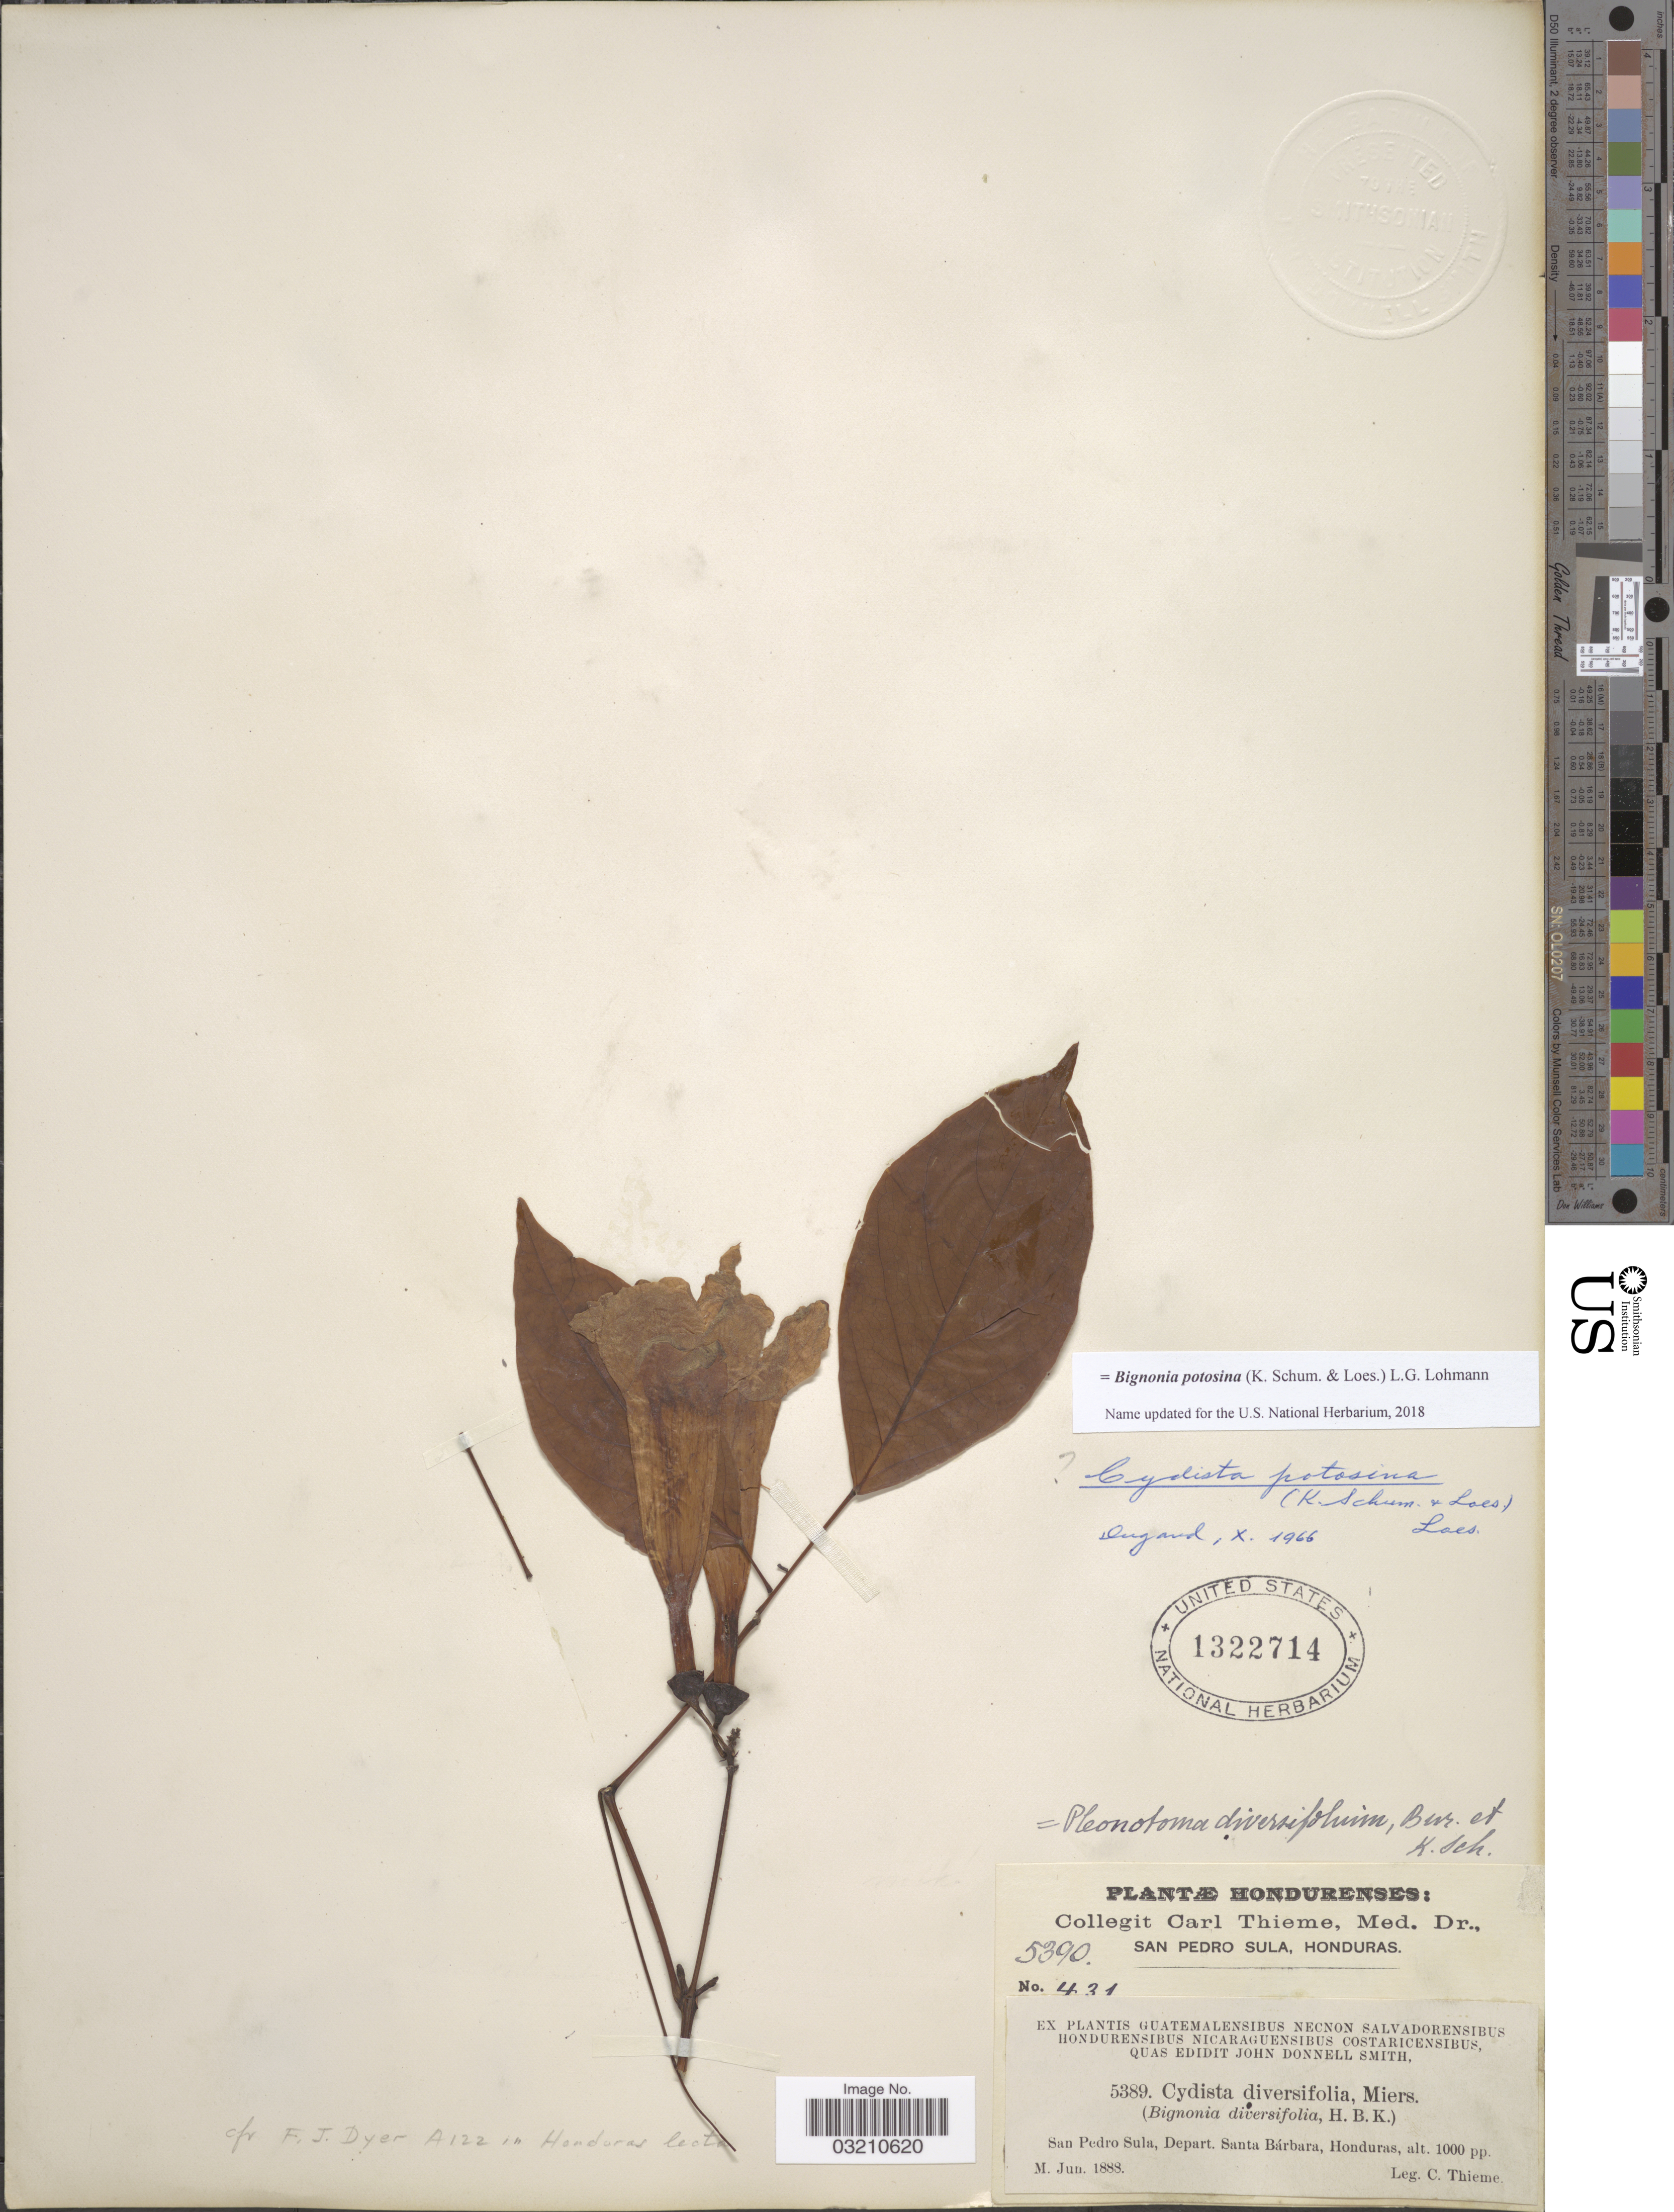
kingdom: Plantae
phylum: Tracheophyta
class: Magnoliopsida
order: Lamiales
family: Bignoniaceae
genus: Bignonia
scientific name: Bignonia potosina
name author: (K. Schum. & Loes.) L.G. Lohmann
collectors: C. Thieme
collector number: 5389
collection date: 1888-06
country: Honduras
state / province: Santa Bárbara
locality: San Pedro Sula, Depart. Santa Bárbara.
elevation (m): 305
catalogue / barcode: US 1322714